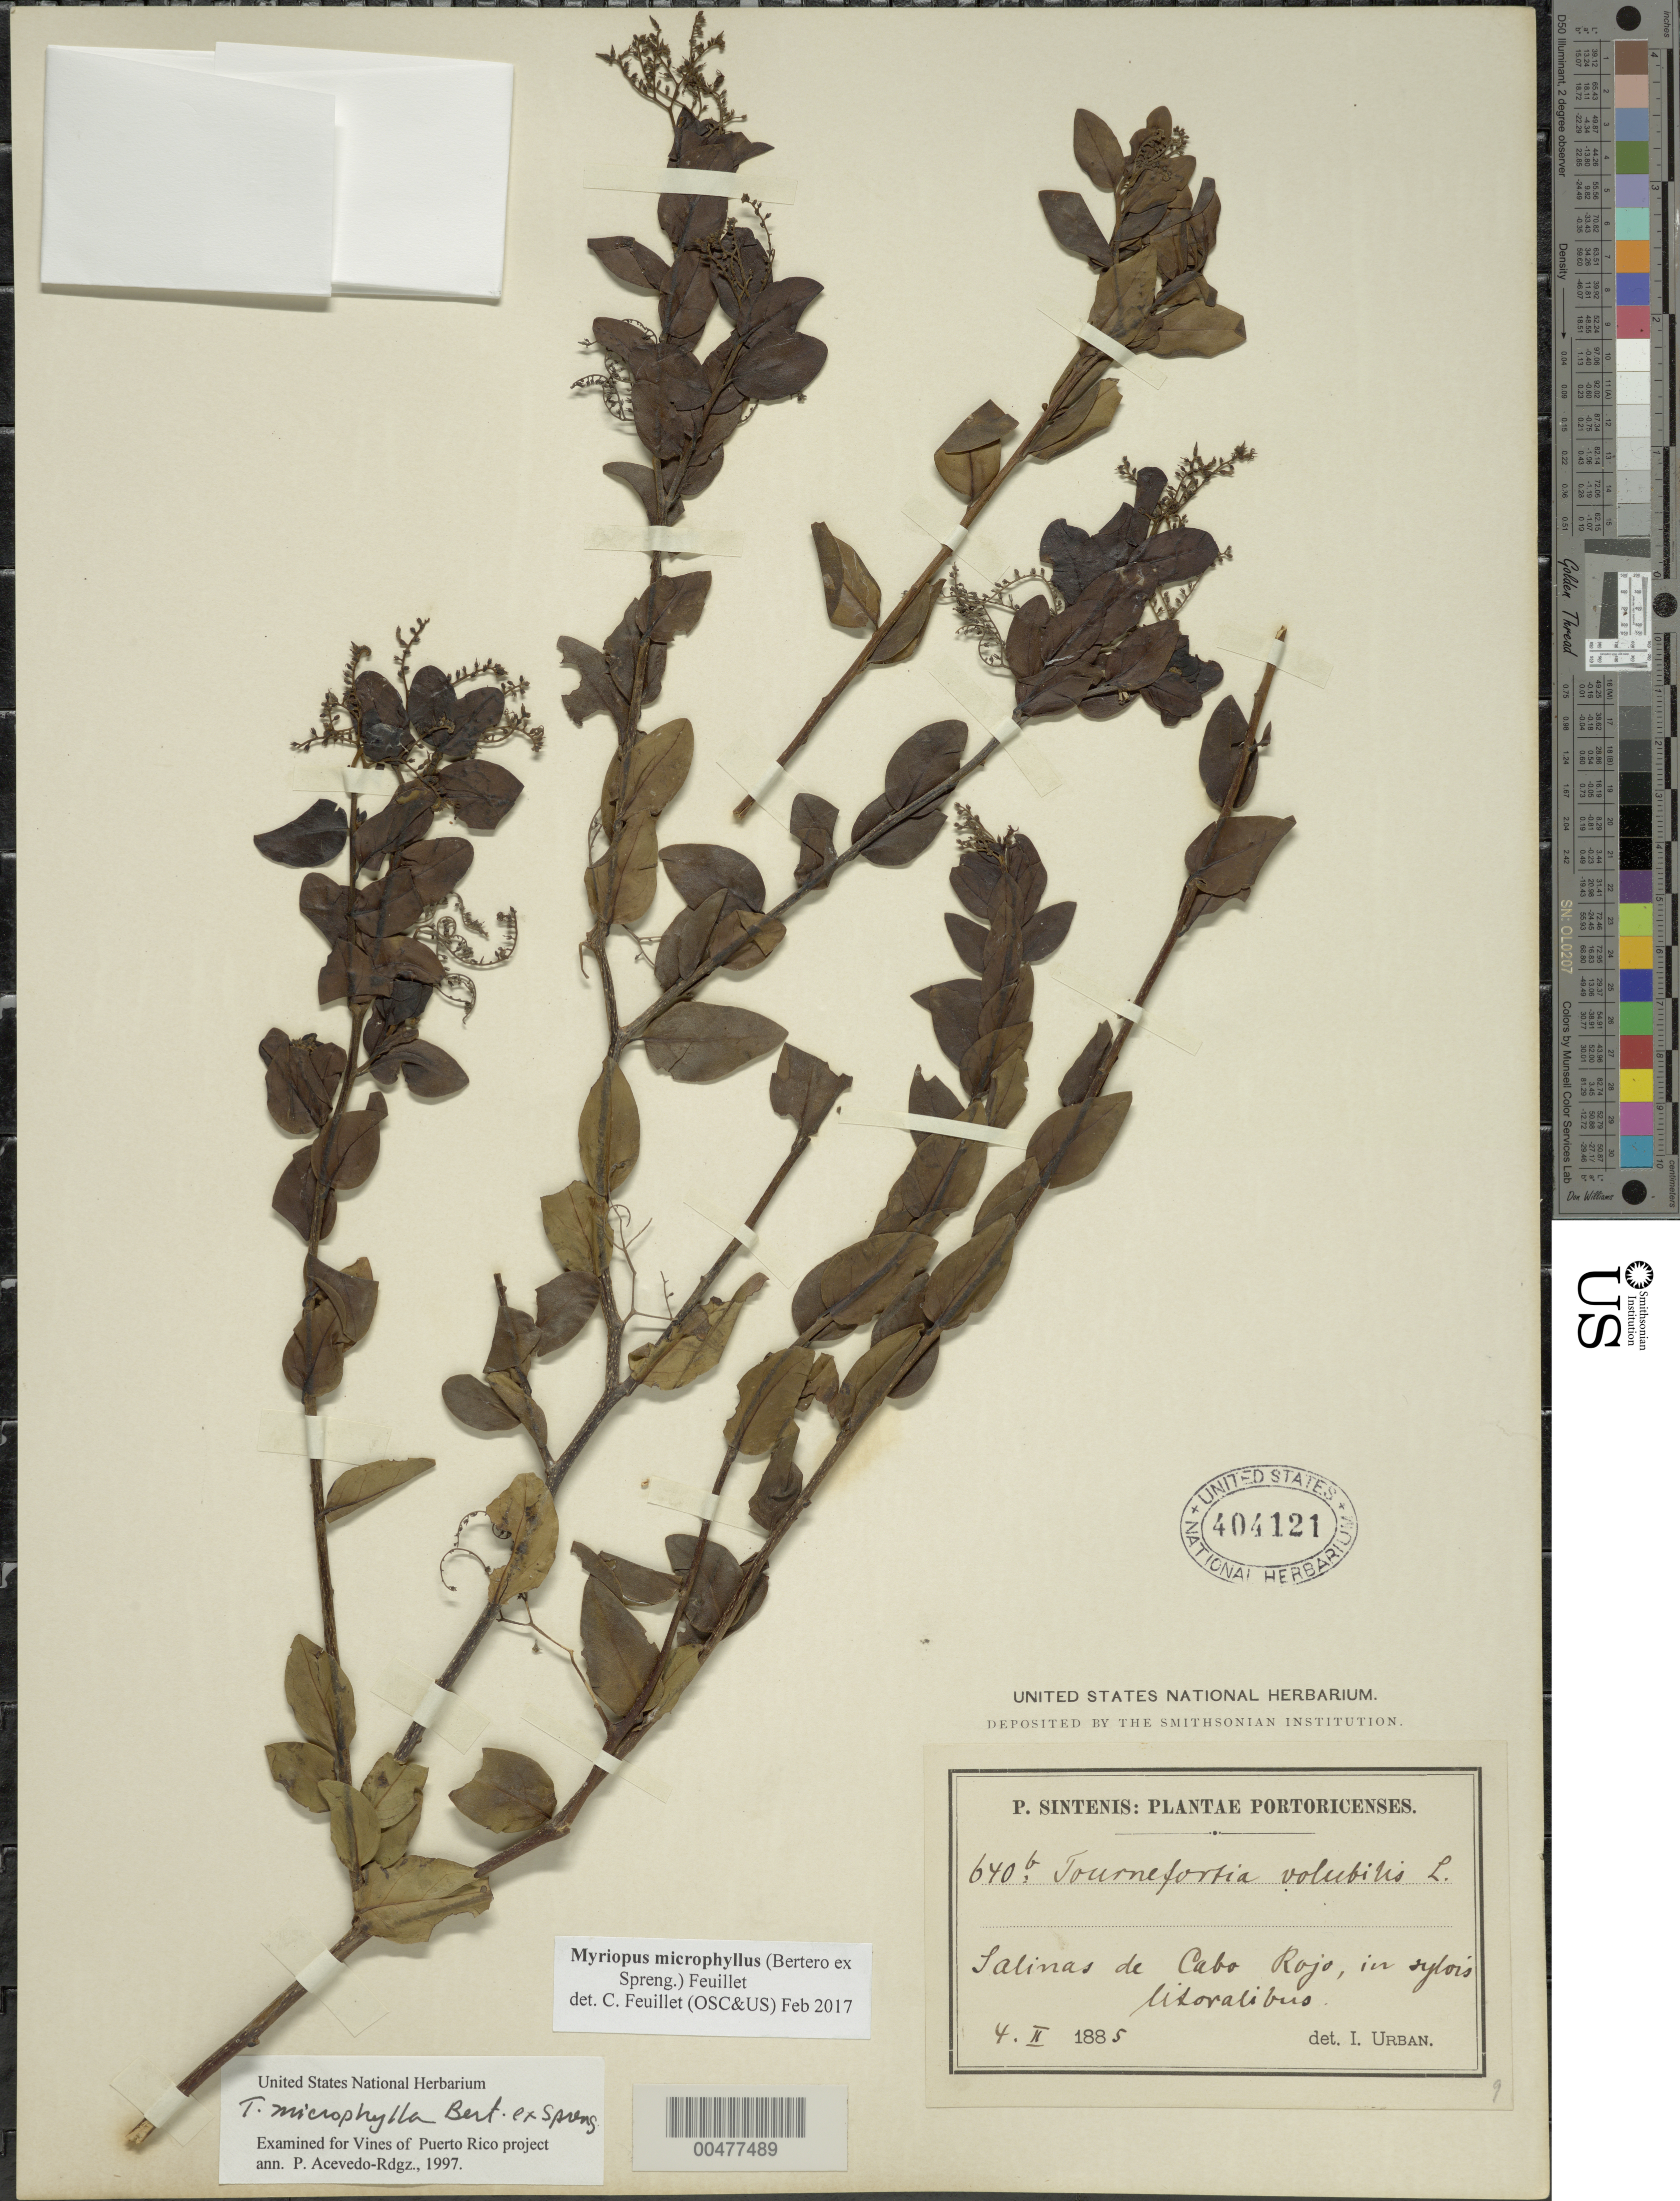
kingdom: Plantae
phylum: Tracheophyta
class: Magnoliopsida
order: Boraginales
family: Heliotropiaceae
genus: Myriopus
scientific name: Myriopus microphyllus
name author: (Bertero ex Spreng.) Feuillet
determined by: Feuillet, C.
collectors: P. Sintenis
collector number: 640b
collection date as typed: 04 Feb 1885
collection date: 1885-02-04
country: Puerto Rico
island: Greater Antilles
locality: Salinas de Cabo-Rojo ad los Morrillos.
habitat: In sylvis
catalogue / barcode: US 404121